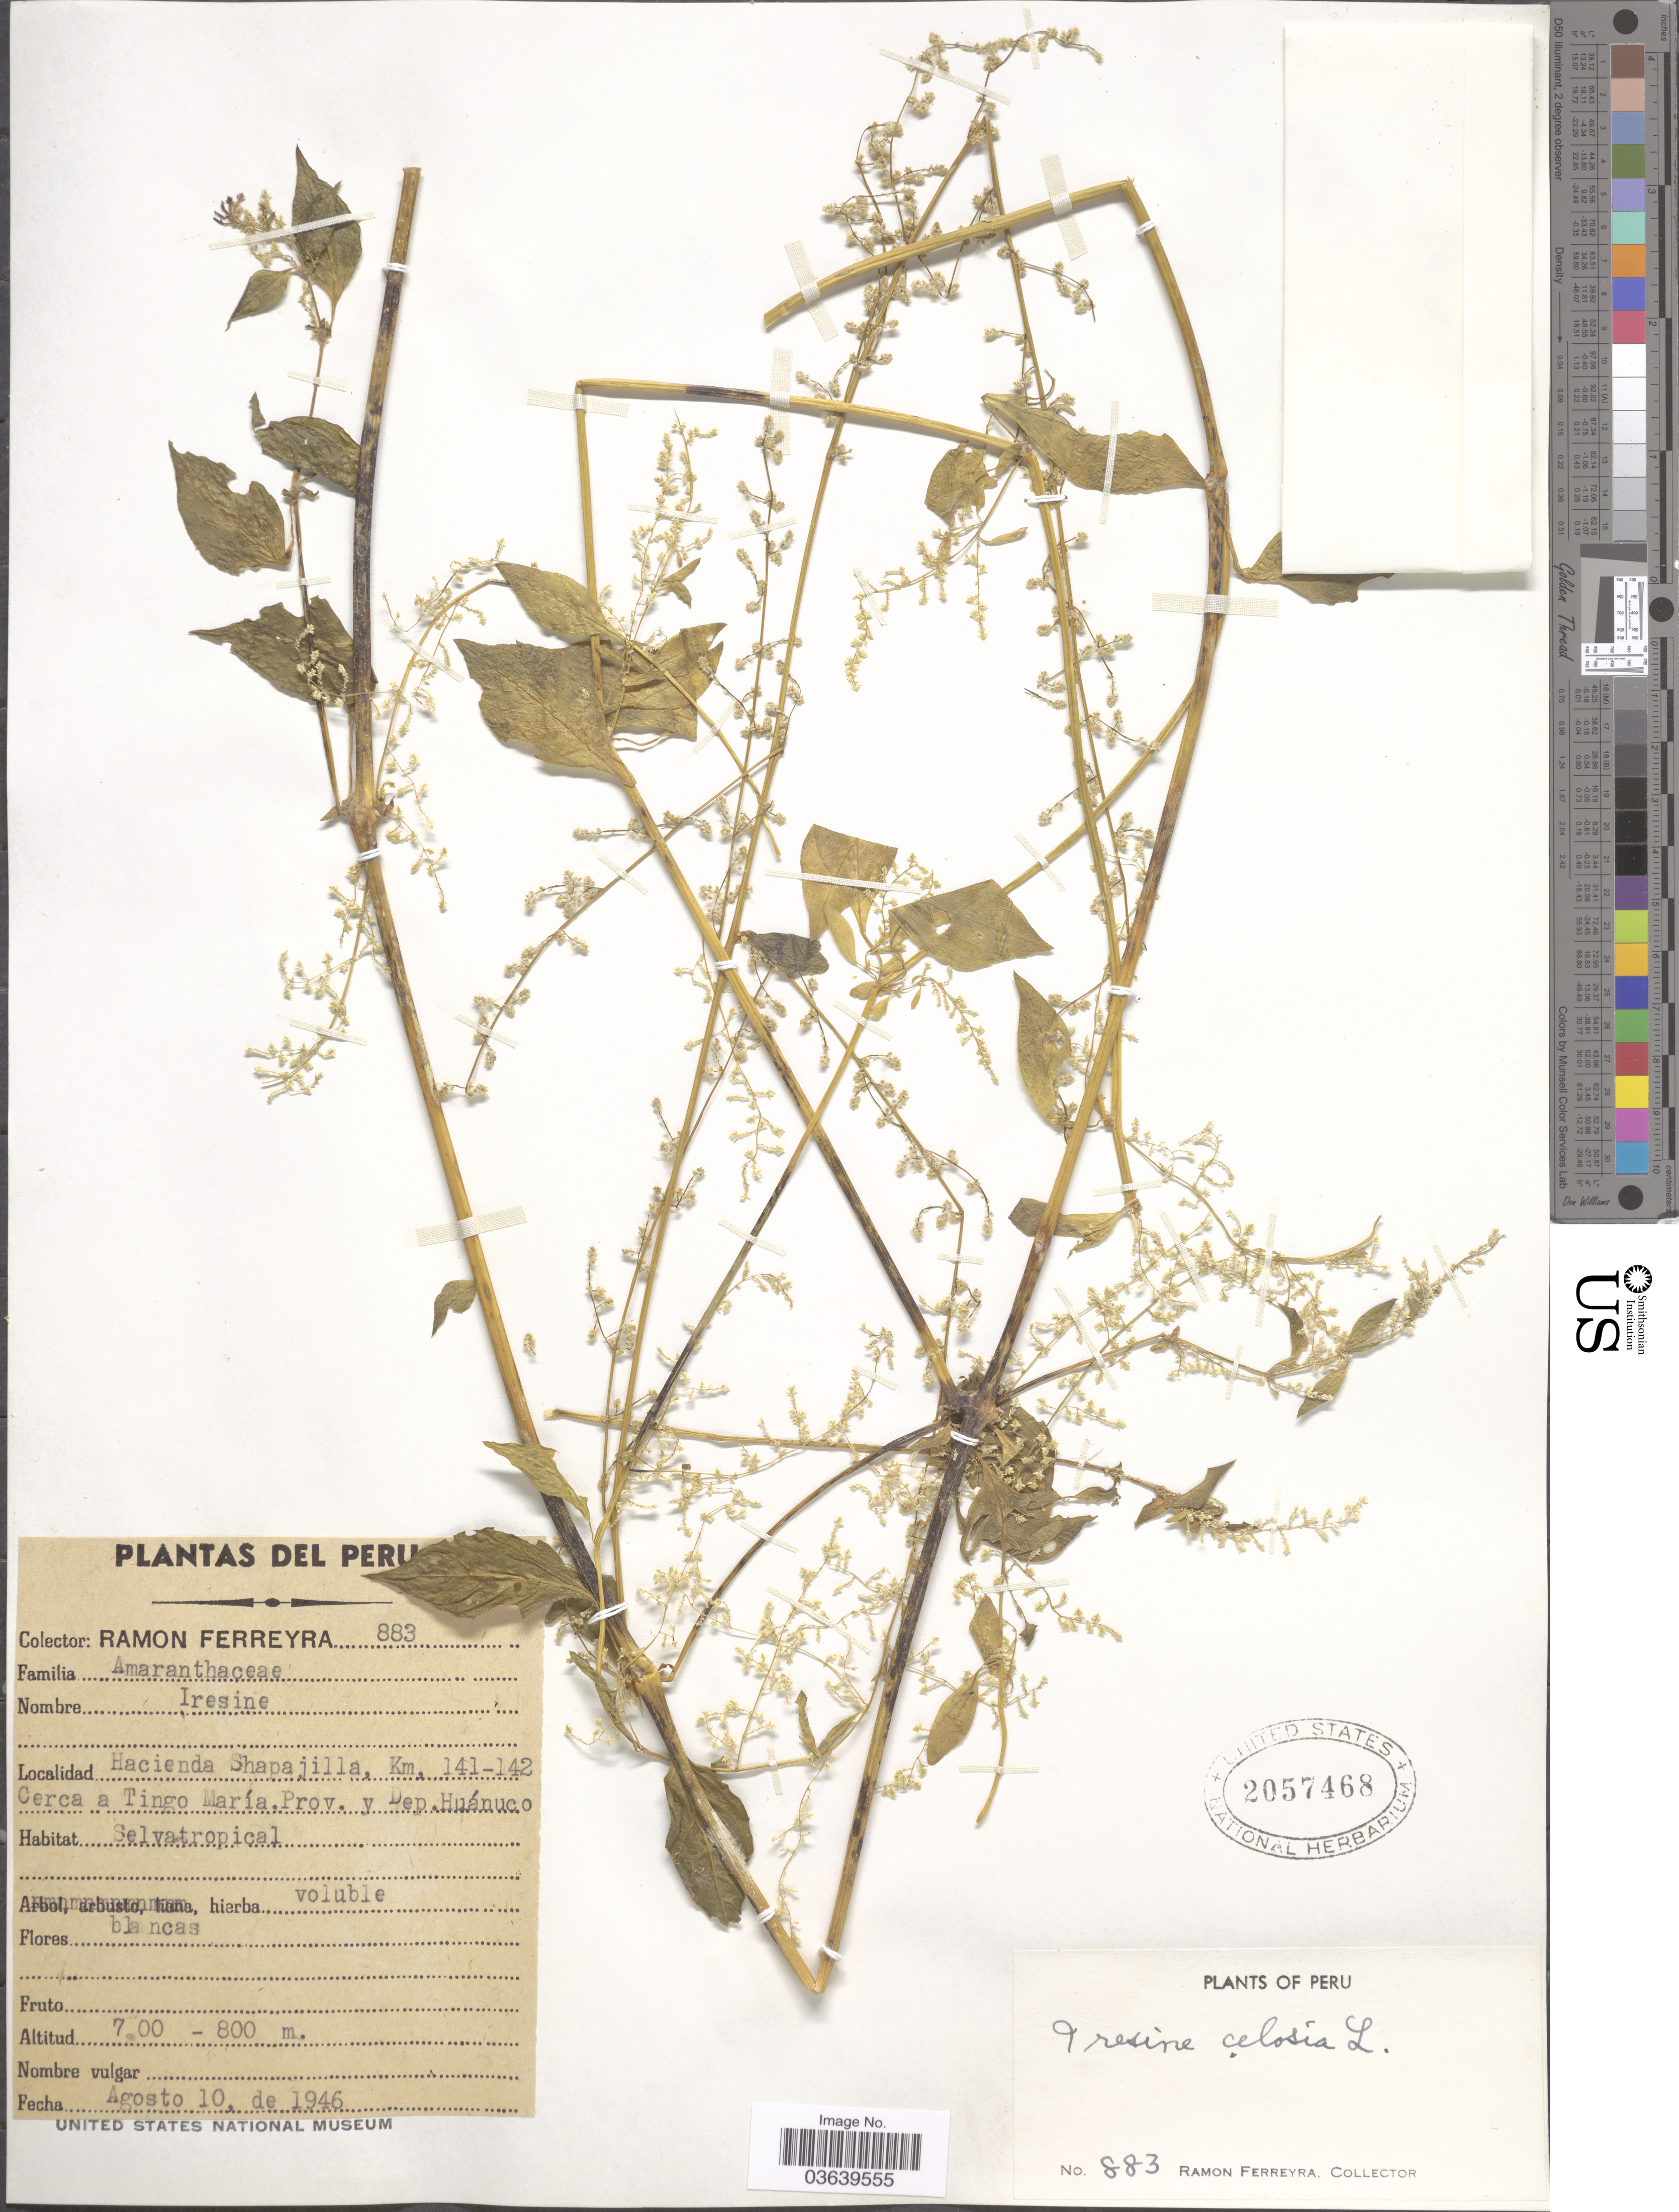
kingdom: Plantae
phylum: Tracheophyta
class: Magnoliopsida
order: Caryophyllales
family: Amaranthaceae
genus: Iresine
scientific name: Iresine celosia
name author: L.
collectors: R. A. Ferreyra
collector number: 883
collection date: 1946-08-10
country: Peru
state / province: Huánuco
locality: Hacienda Shapajilla, Km. 141-142. Cerca a Tingo María. Prov. y Dep. Huánuco.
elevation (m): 700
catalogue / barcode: US 2057468